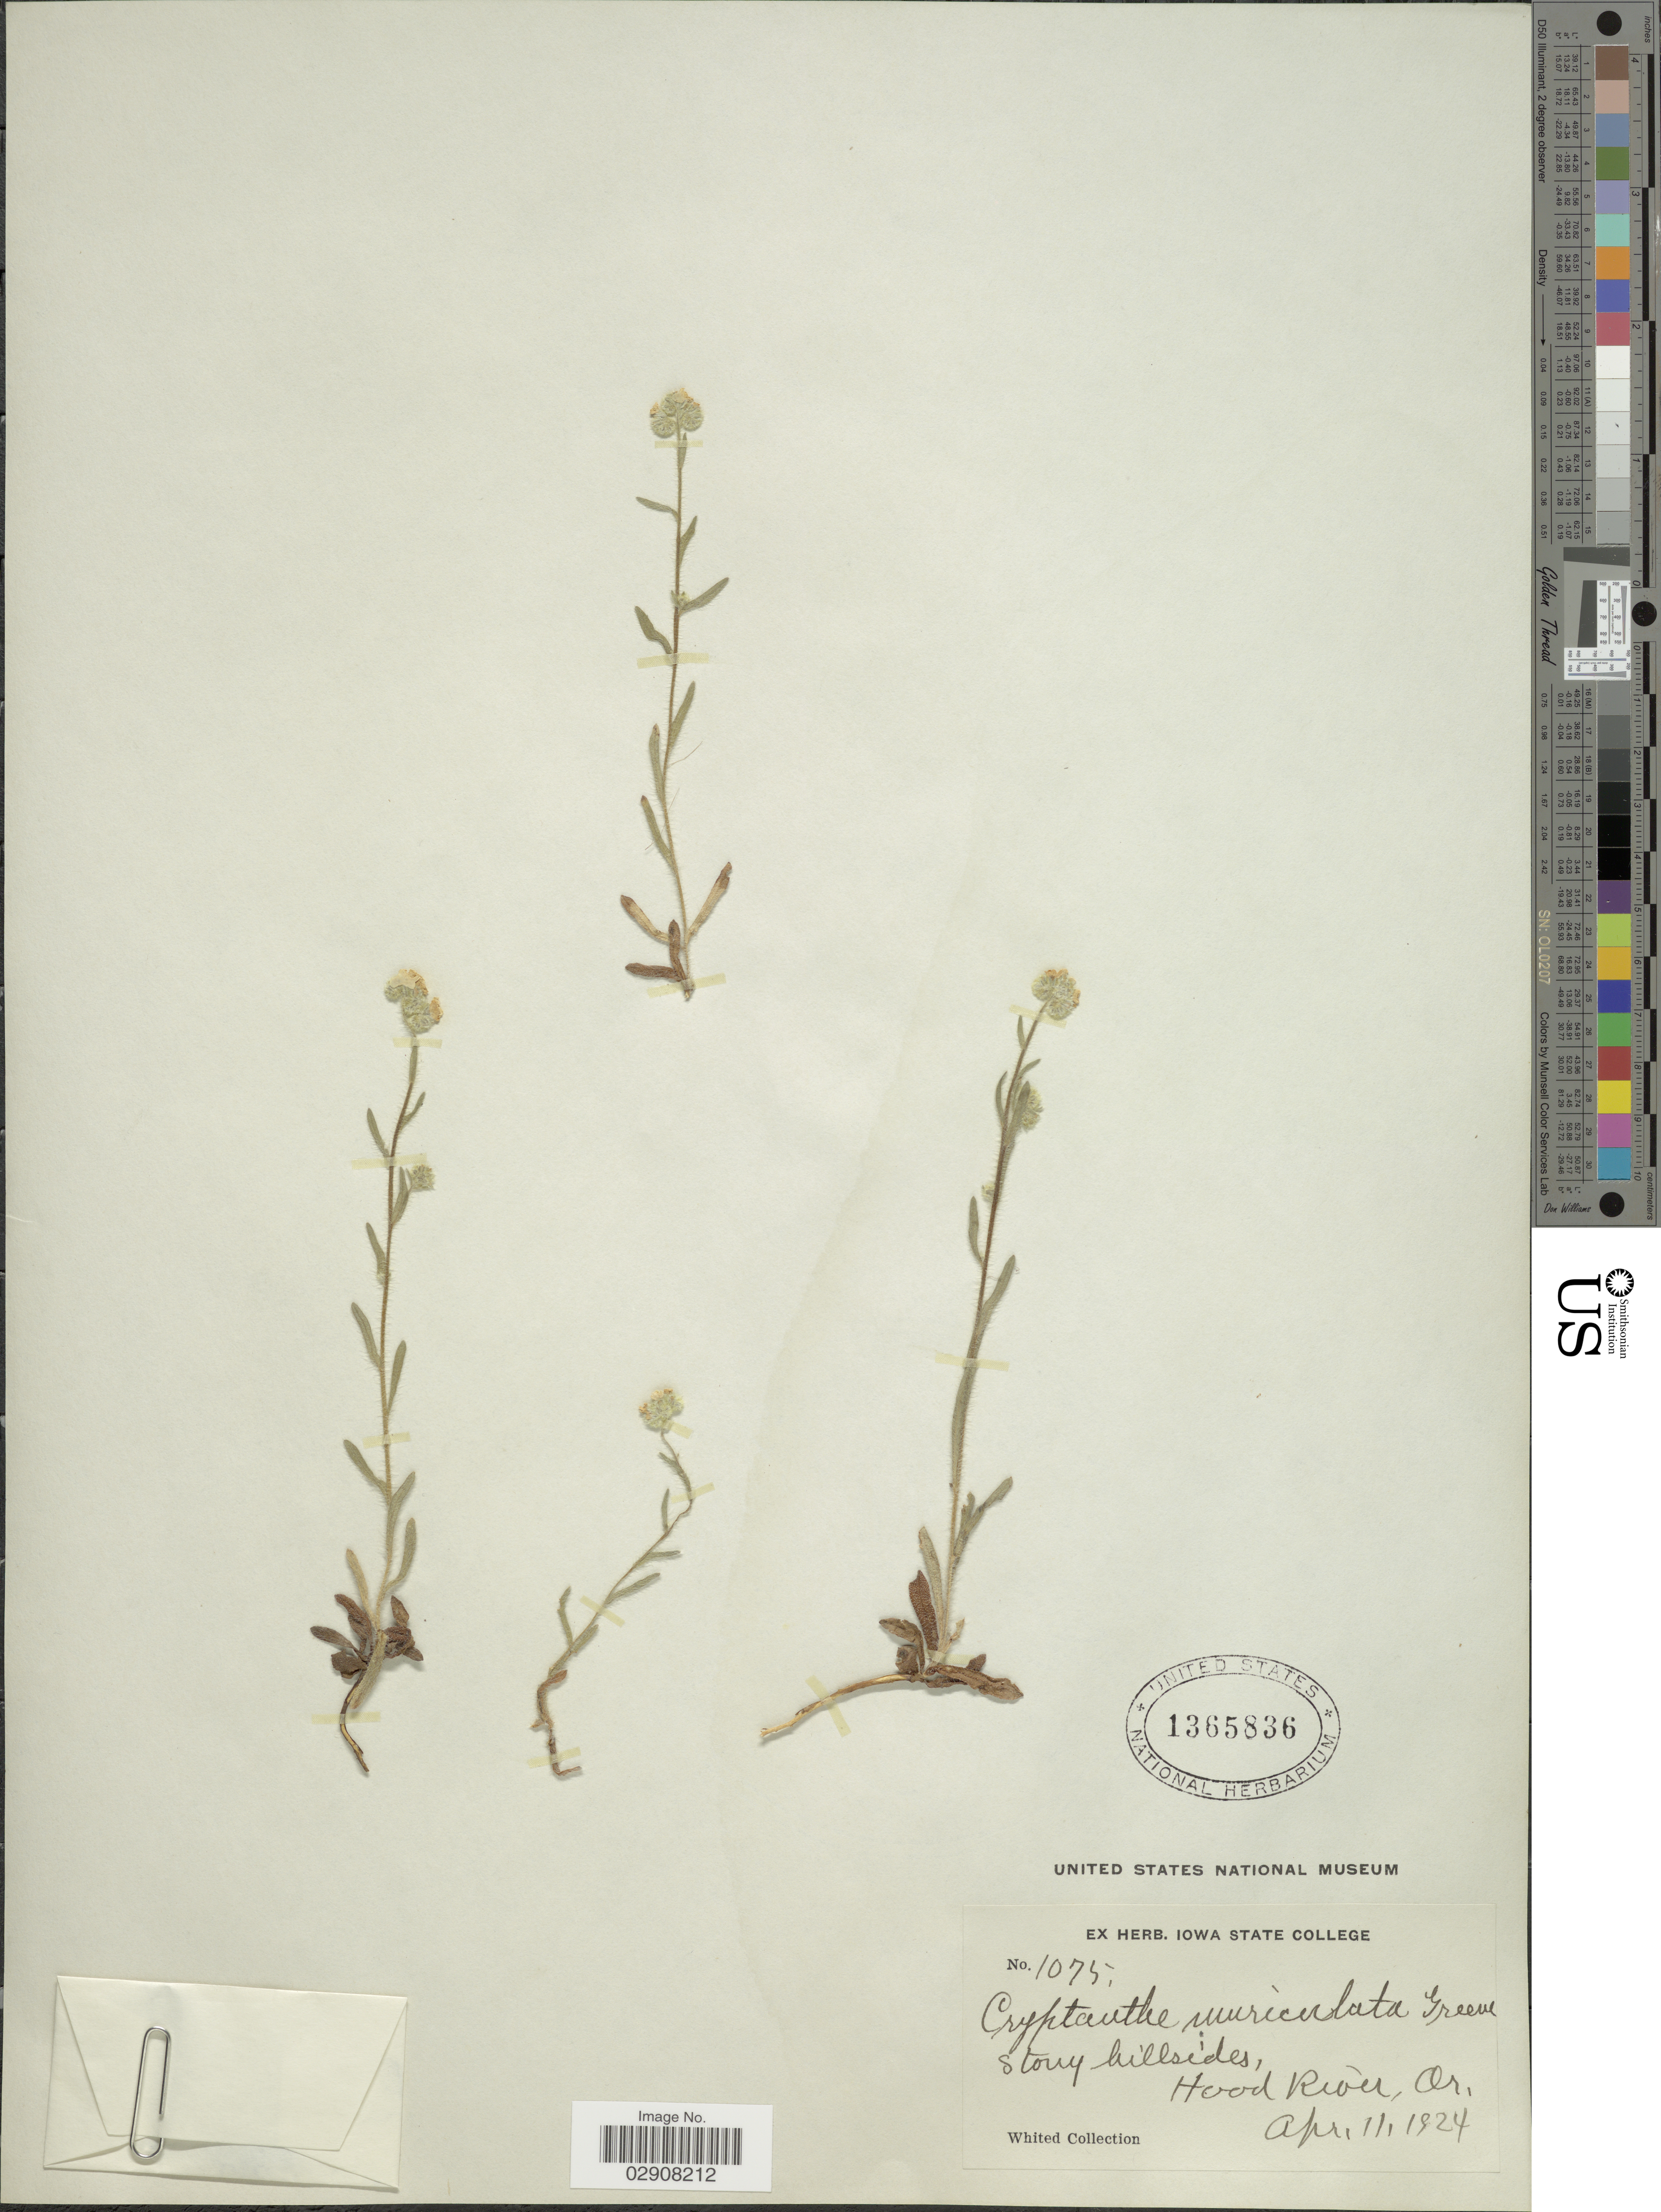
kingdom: Plantae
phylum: Tracheophyta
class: Magnoliopsida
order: Boraginales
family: Boraginaceae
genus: Cryptantha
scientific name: Cryptantha muricata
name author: (Hook. & Arn.) A. Nelson & J.F. Macbr.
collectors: Whited Collection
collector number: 1075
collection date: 1924-04-11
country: United States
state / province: Oregon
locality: Hood River, Or.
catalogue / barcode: US 1365836